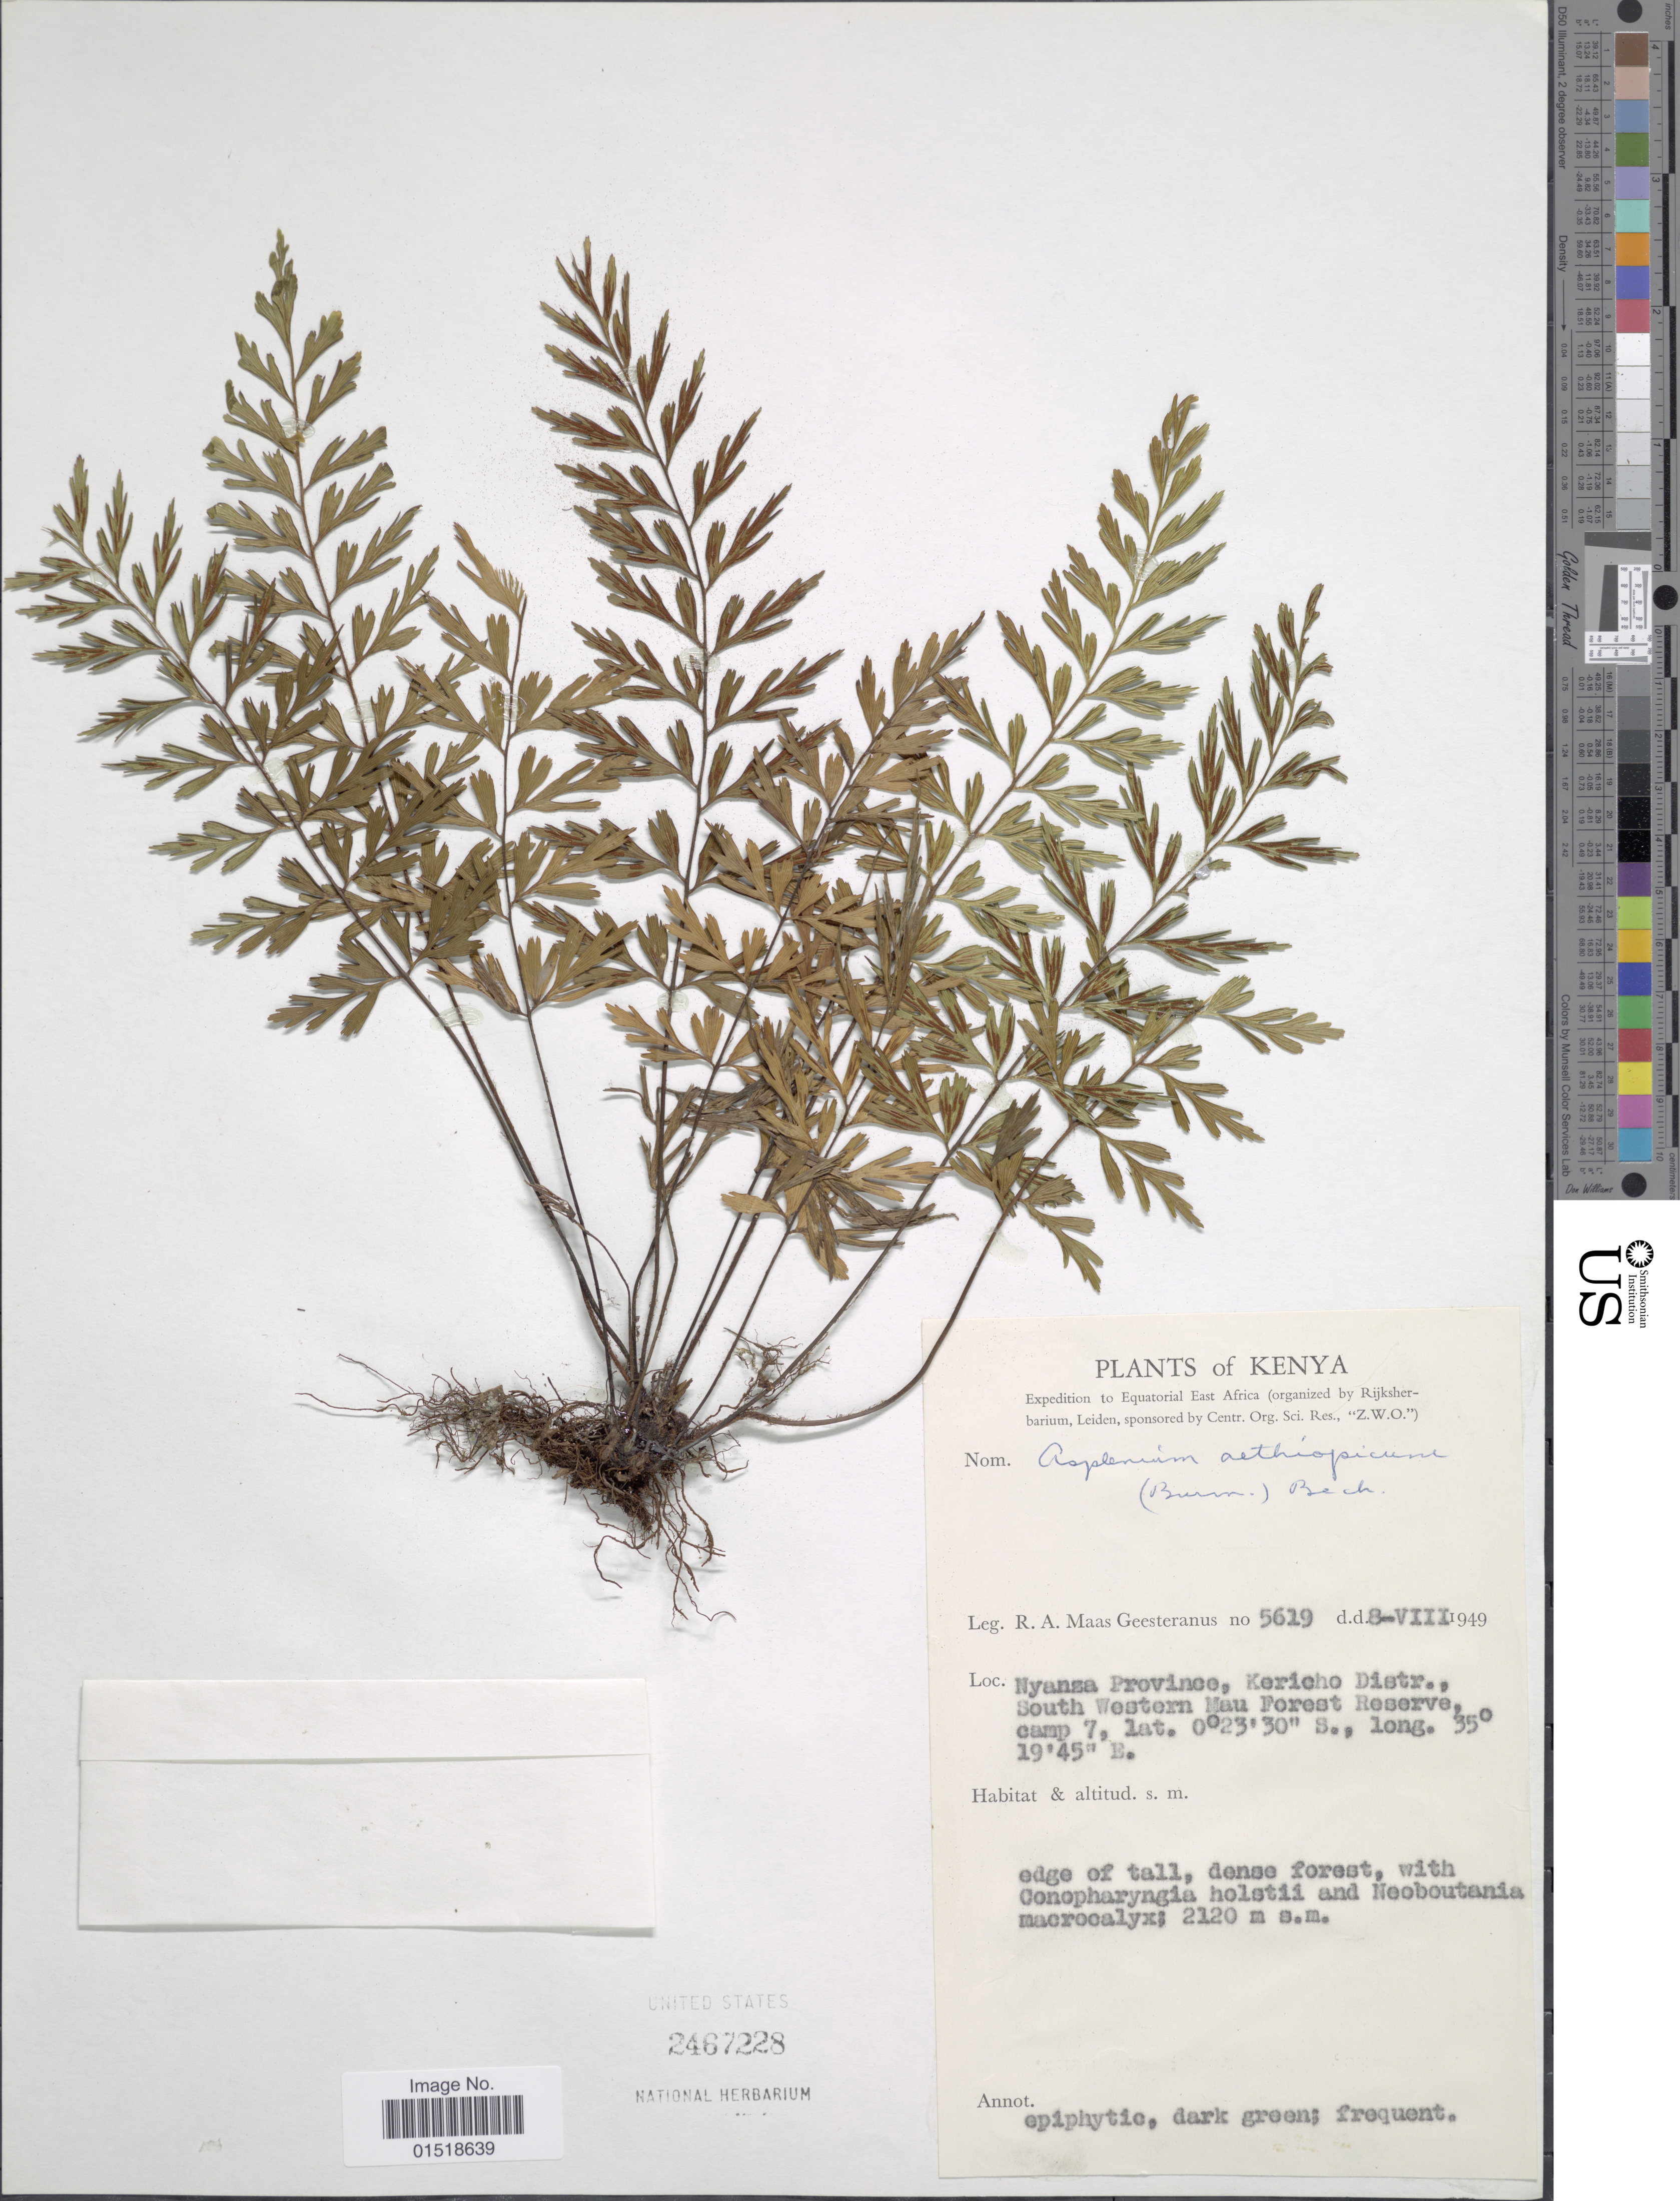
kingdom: Plantae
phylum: Tracheophyta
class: Polypodiopsida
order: Polypodiales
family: Aspleniaceae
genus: Asplenium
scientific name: Asplenium aethiopicum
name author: (Burm. f.) Bech.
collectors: R. A. Maas Geesteranus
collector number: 5619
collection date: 1949-08-08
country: Kenya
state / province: Kericho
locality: Nyanza Province, Kericho Distr., South Western Mau Forest Reserve, camp 7.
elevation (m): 2120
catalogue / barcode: US 2467228